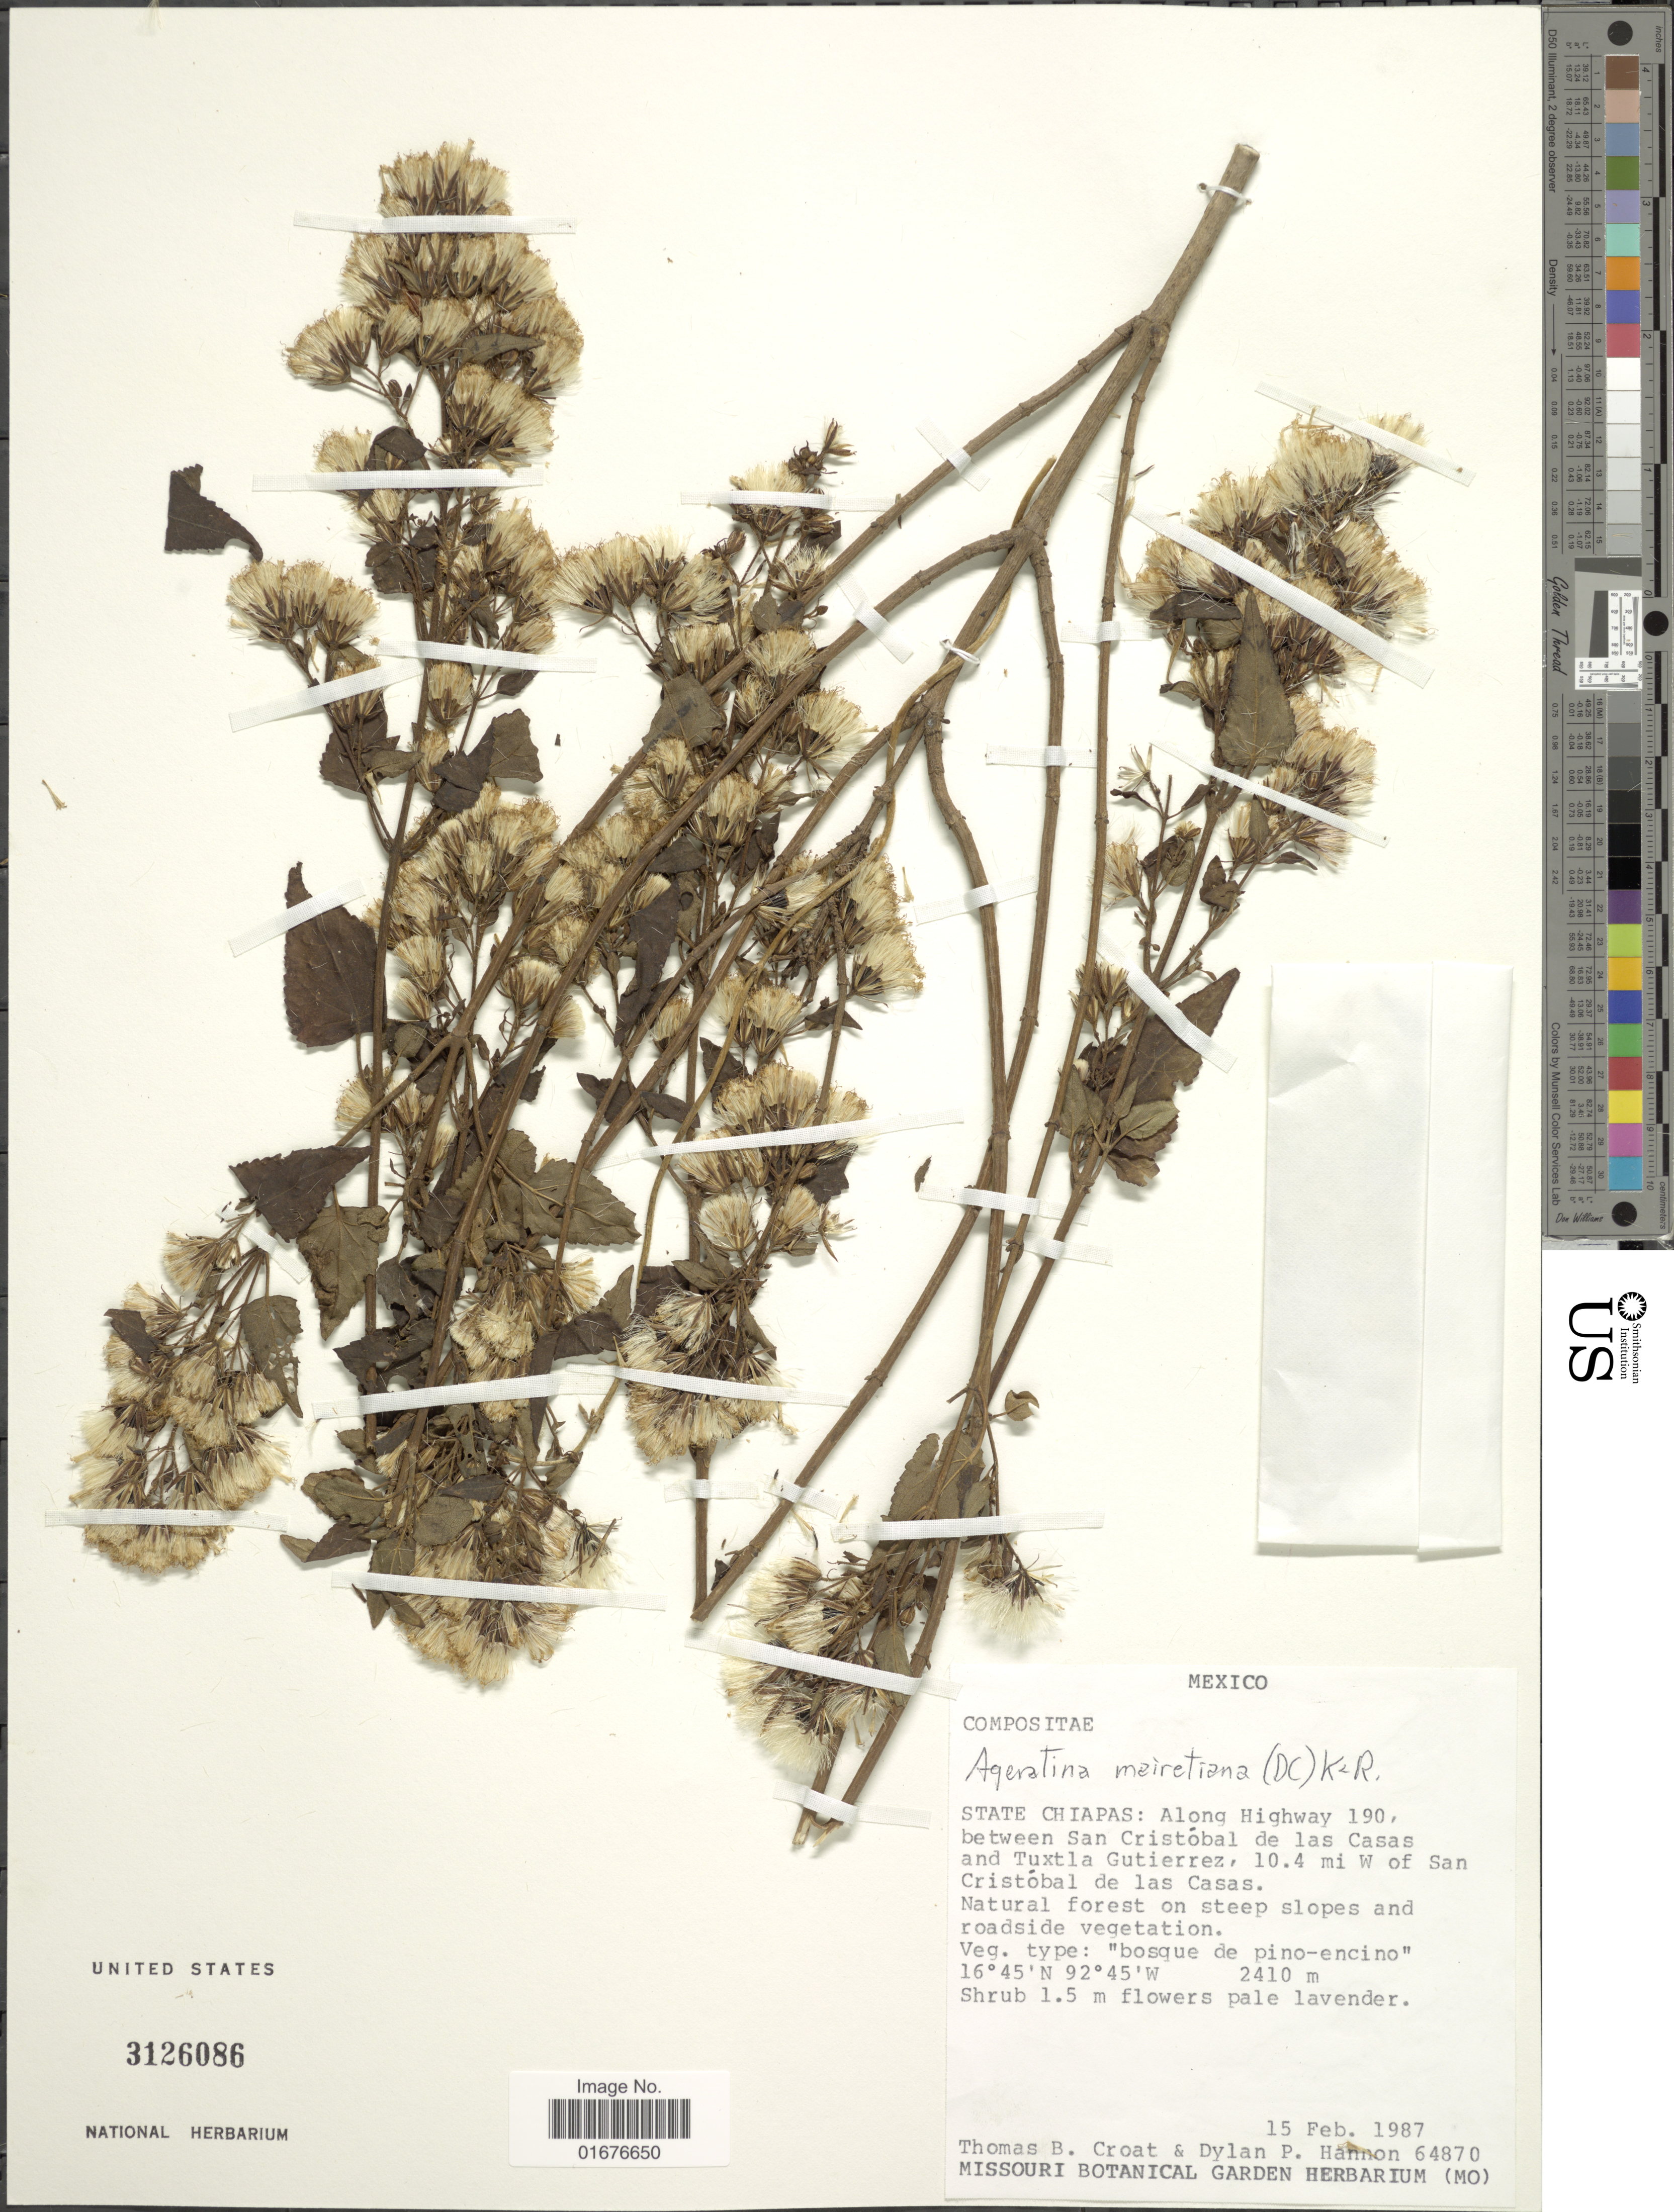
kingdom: Plantae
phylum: Tracheophyta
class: Magnoliopsida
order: Asterales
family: Asteraceae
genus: Ageratina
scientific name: Ageratina pringlei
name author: (B.L. Rob. & Greenm.) R.M. King & H. Rob.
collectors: T. B. Croat & D. Hannon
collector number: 64870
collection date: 1987-02-15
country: Mexico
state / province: Chiapas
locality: Along Highway 190, between San Cristóbal, de las Casas and Tuxtla Gutierrez, 10.4 mi W of San Cristóbal de las Casas, natural forest on steep slopes and roadside vegetation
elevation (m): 2410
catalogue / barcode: US 3126086